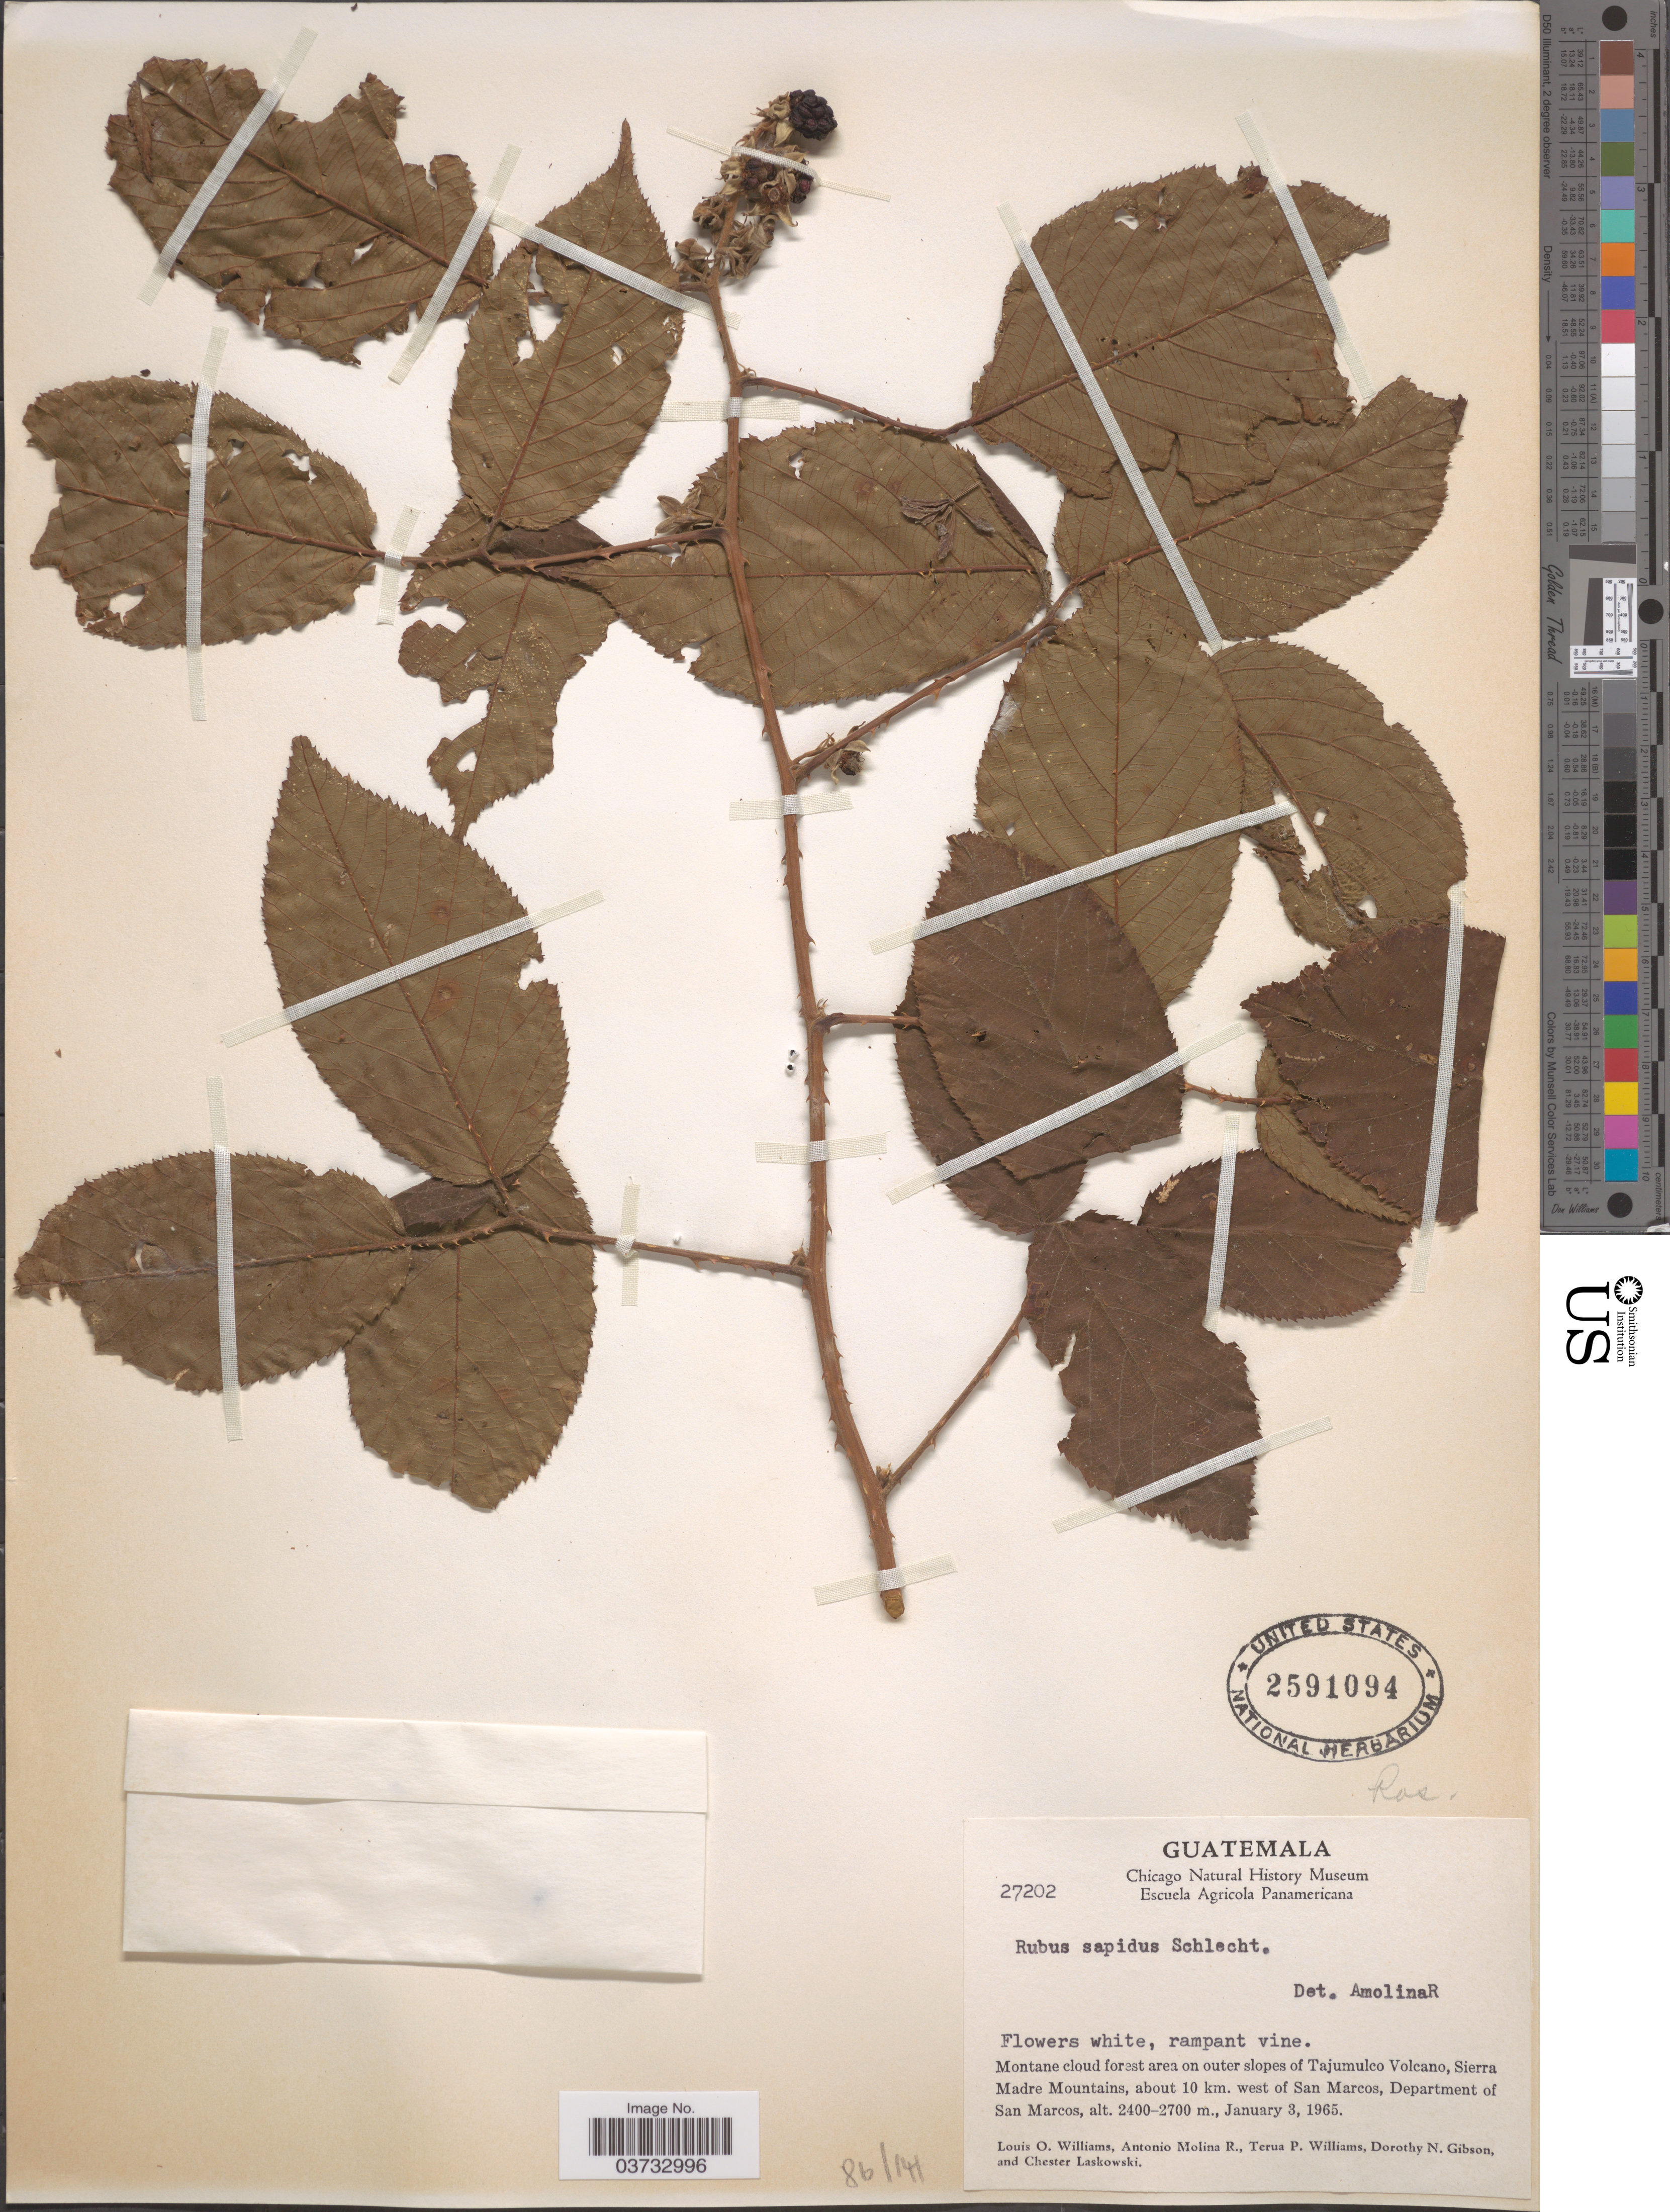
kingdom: Plantae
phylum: Tracheophyta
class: Magnoliopsida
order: Rosales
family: Rosaceae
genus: Rubus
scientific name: Rubus sapidus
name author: Schltdl.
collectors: L. O. Williams, A. Molina R., T. Williams, D. N. Gibson & C. Laskowski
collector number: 27202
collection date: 1965-01-03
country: Guatemala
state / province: San Marcos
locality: Montane cloud forest area on outer slopes of Tajumulco Volcano, Sierra Madre Mountains, about 10 km. west of San Marcos, Department of San Marcos.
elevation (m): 2400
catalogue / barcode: US 2591094